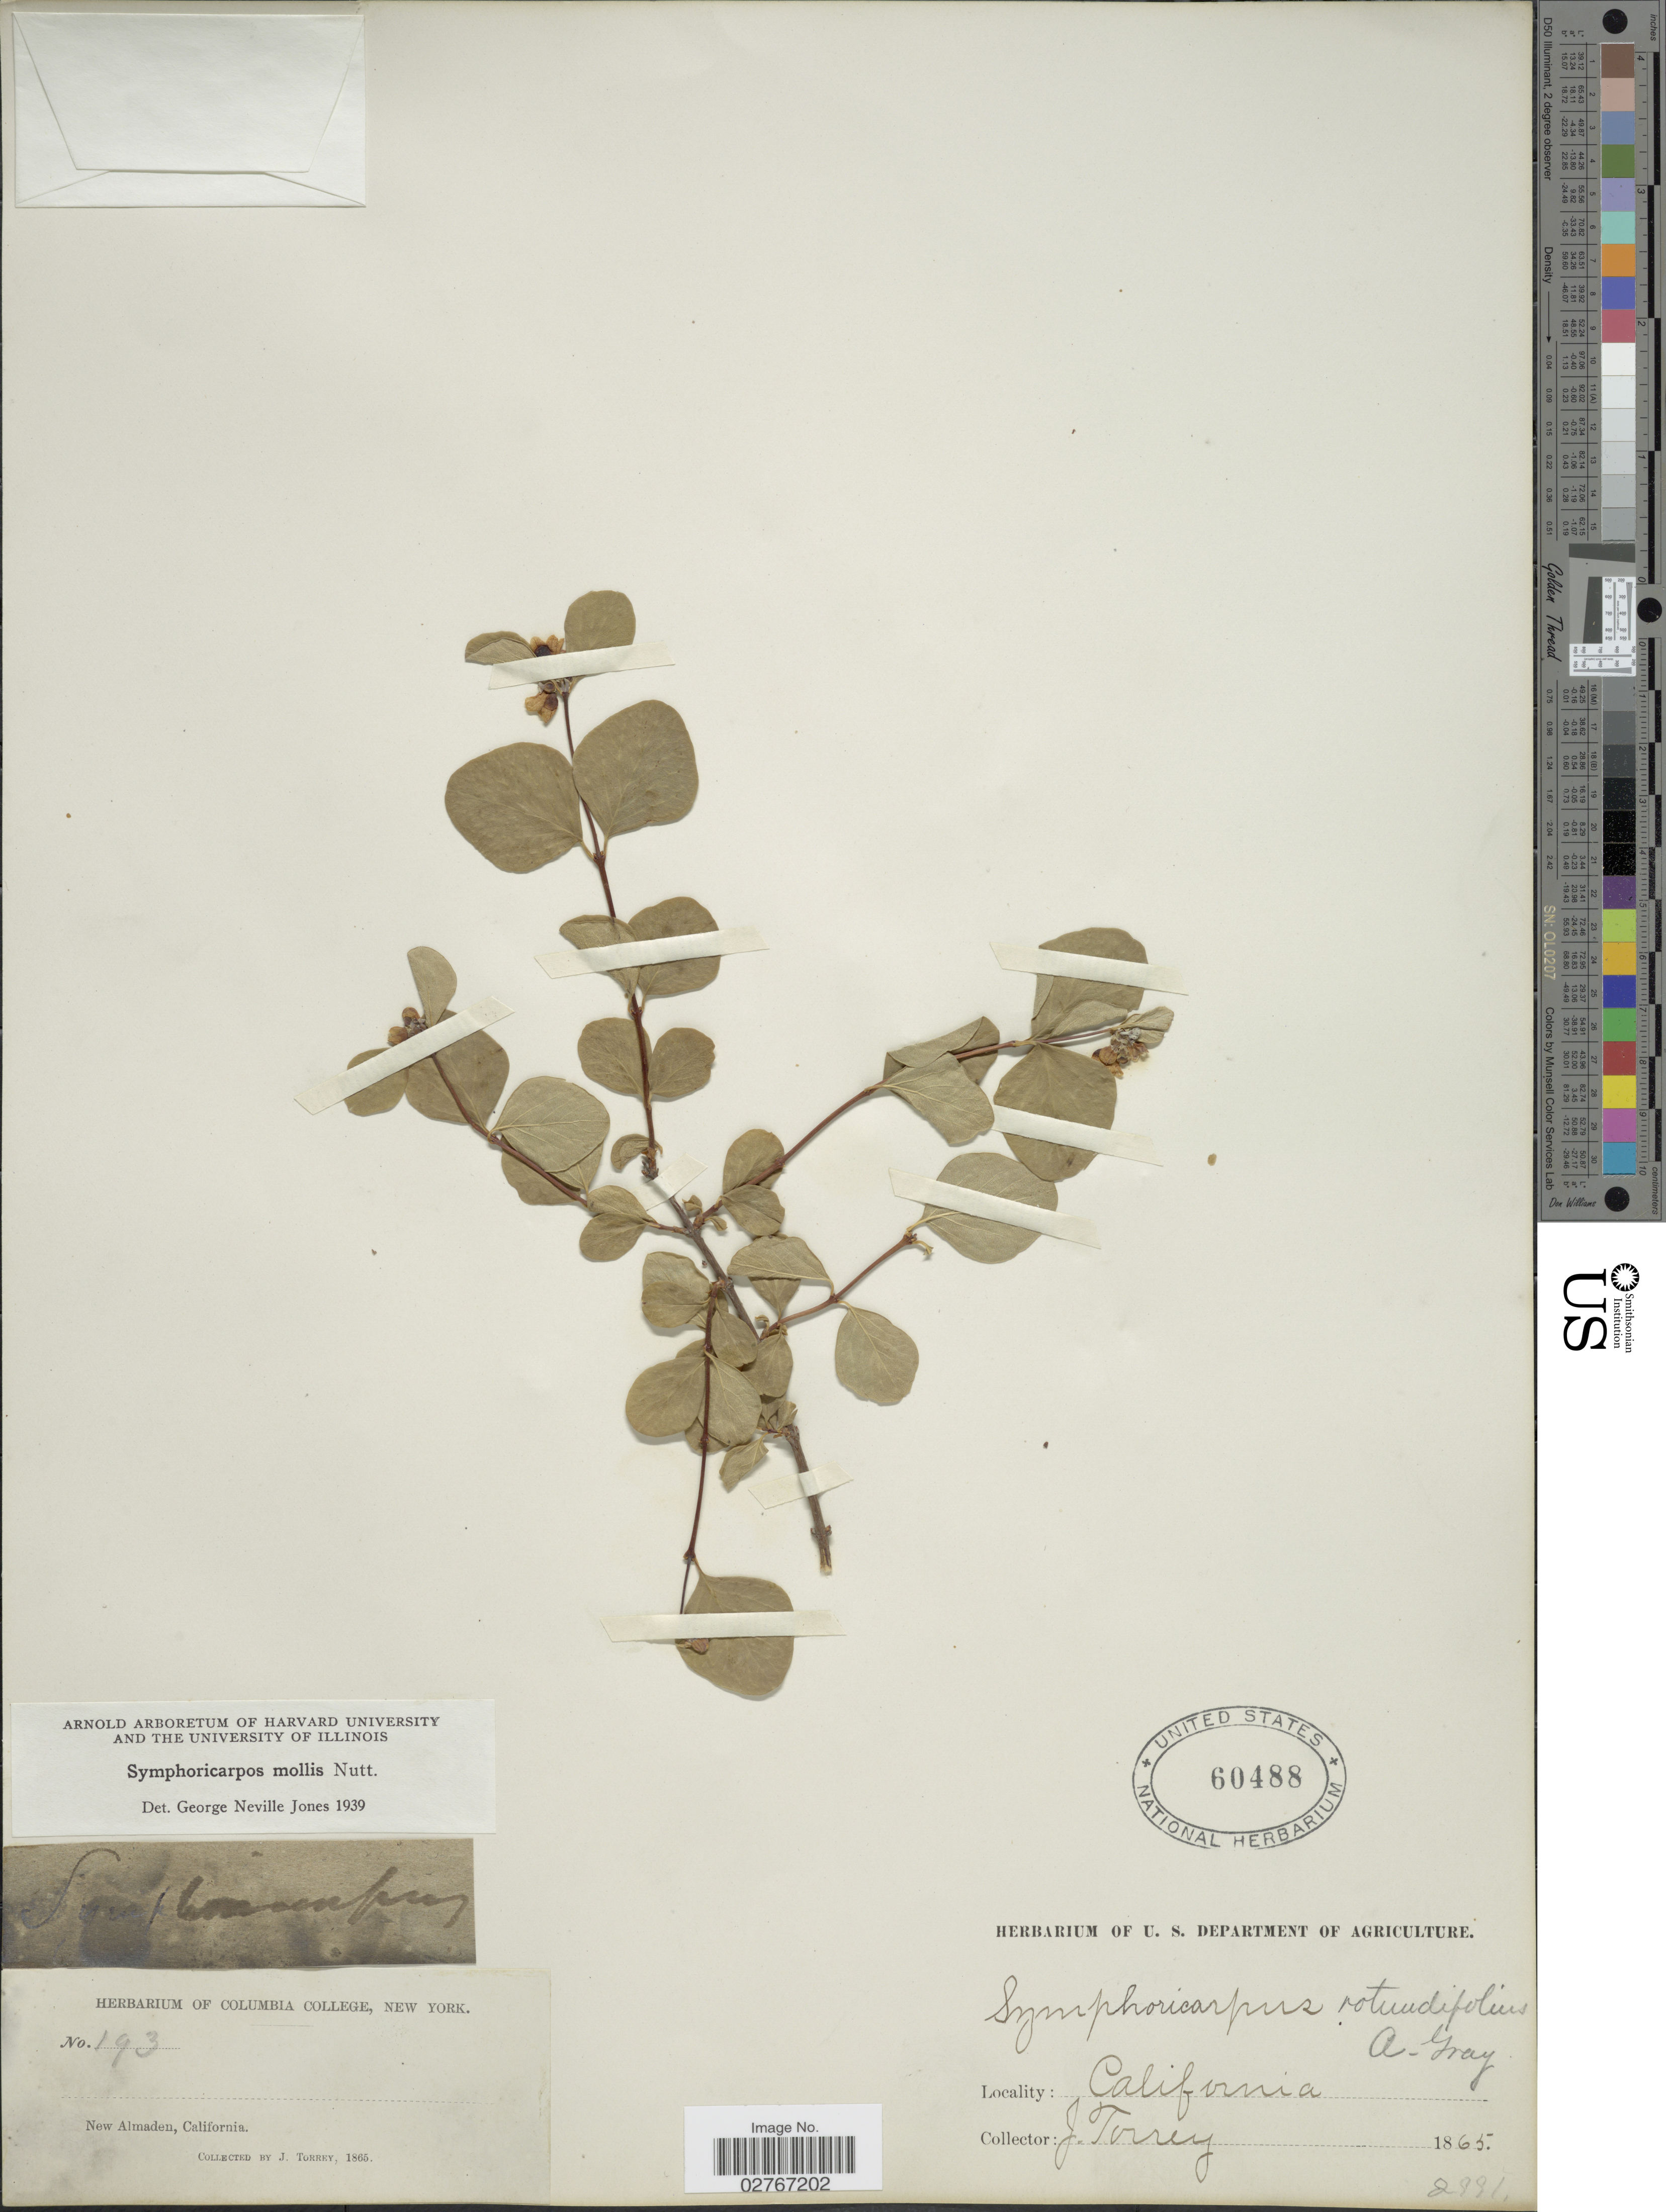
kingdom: Plantae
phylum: Tracheophyta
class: Magnoliopsida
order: Dipsacales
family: Caprifoliaceae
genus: Symphoricarpos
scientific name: Symphoricarpos mollis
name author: Nutt.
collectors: J. Torrey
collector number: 193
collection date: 1865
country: United States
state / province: California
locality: New Almaden.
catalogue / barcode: US 60488